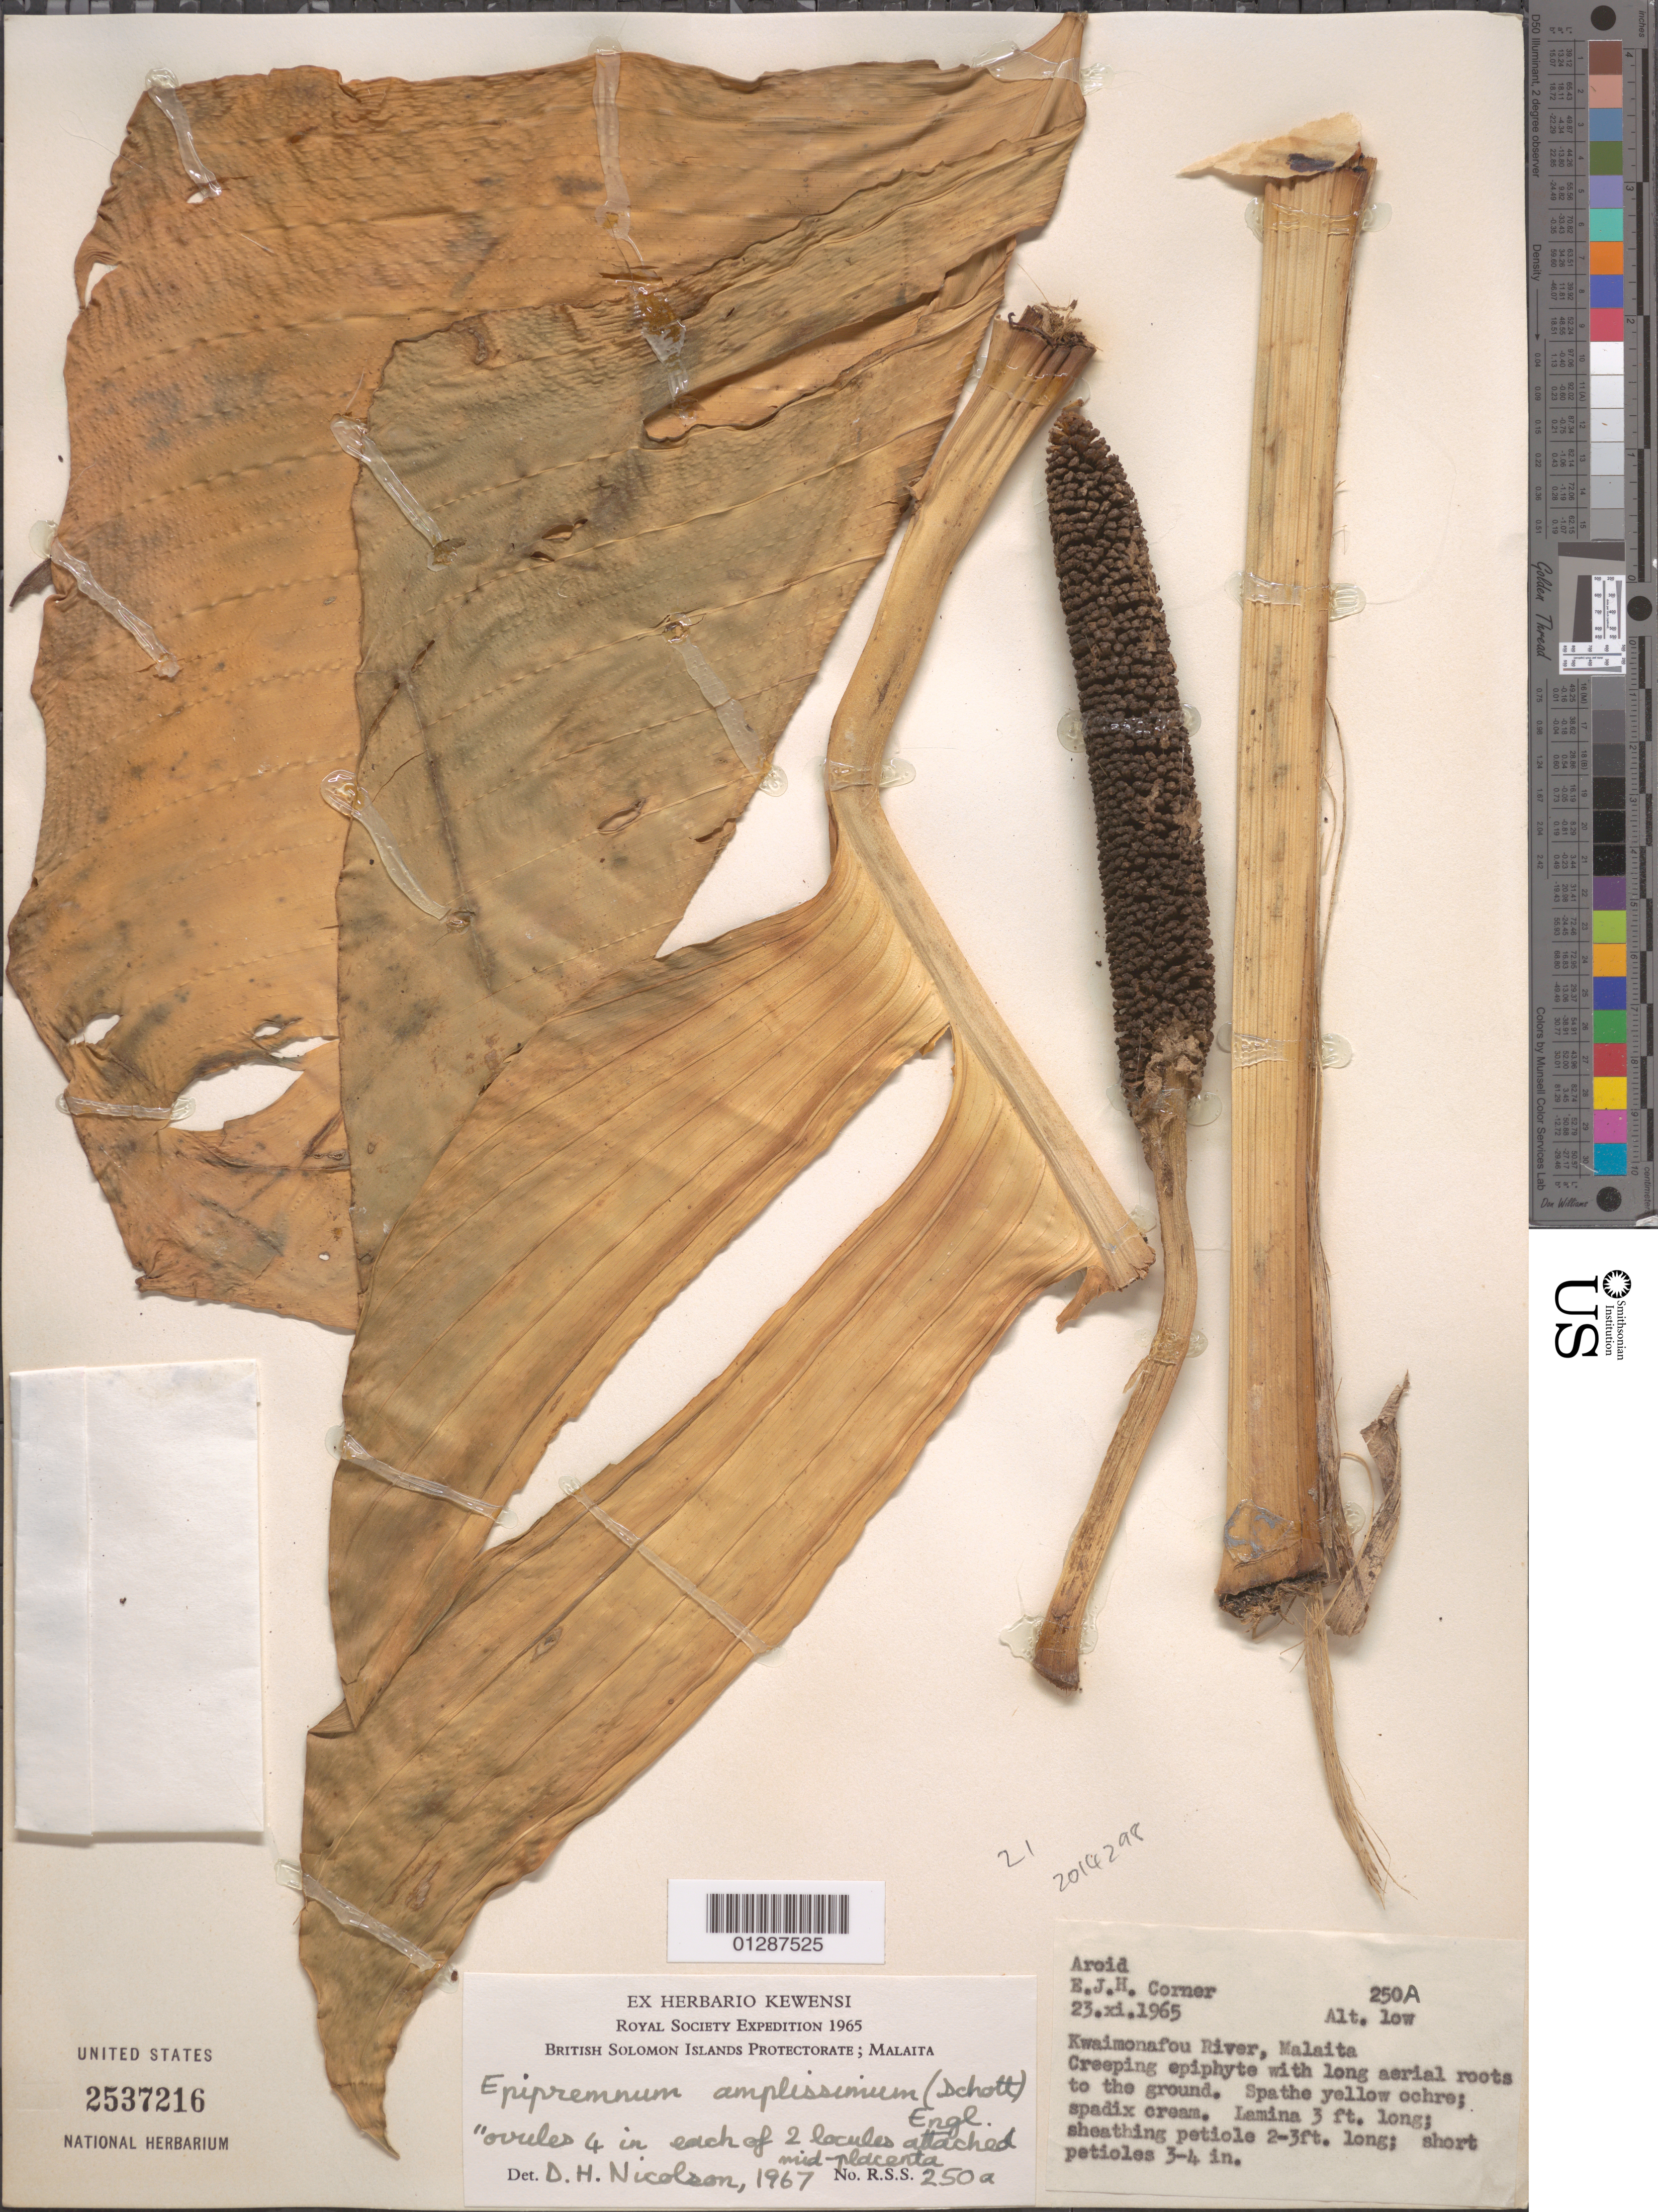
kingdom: Plantae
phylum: Tracheophyta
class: Liliopsida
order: Alismatales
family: Araceae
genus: Epipremnum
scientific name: Epipremnum amplissimum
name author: (Schott) Engl.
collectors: E. Corner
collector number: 250A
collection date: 1965-11-23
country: Solomon Islands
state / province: Solomon Islands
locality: Kwaimonafou River, Malaita.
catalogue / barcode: US 2537216